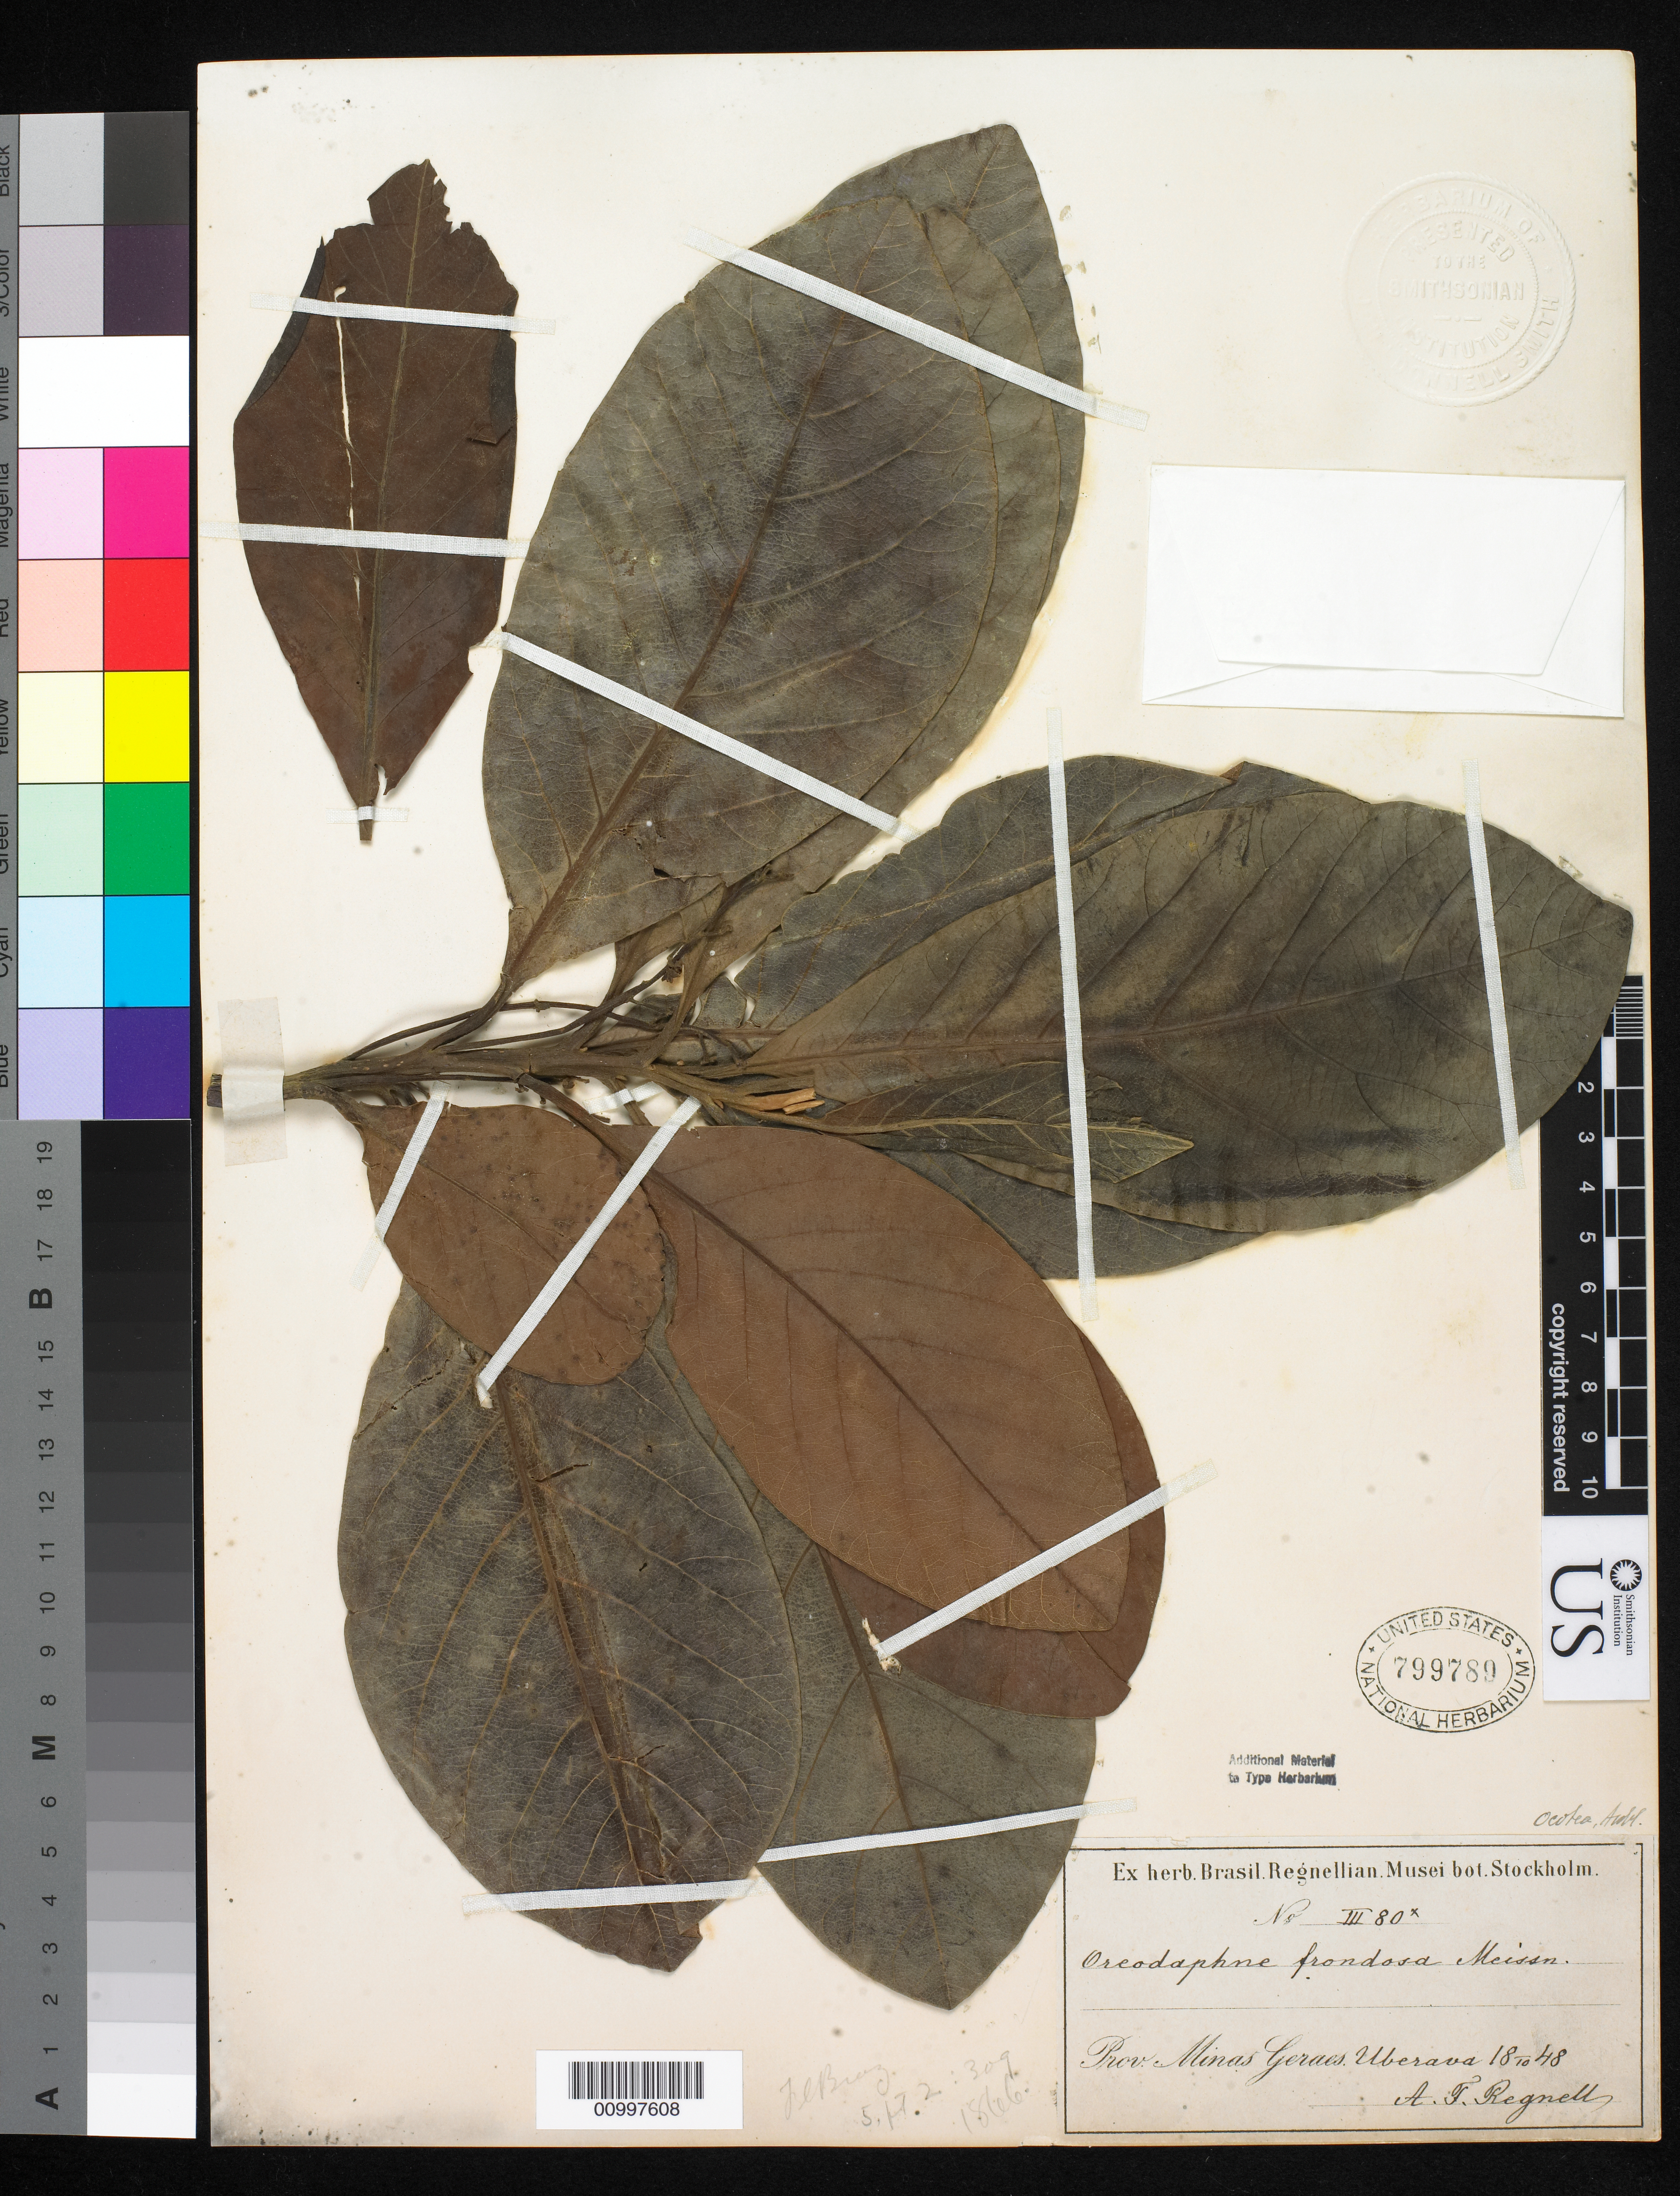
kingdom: Plantae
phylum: Tracheophyta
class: Magnoliopsida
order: Laurales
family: Lauraceae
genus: Oreodaphne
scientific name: Oreodaphne frondosa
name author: Meisn. in Mart.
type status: Isotype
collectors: A. F. Regnell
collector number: III 80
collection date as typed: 1848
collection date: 1848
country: Brazil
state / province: Minas Gerais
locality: Uberava.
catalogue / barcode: US 799789